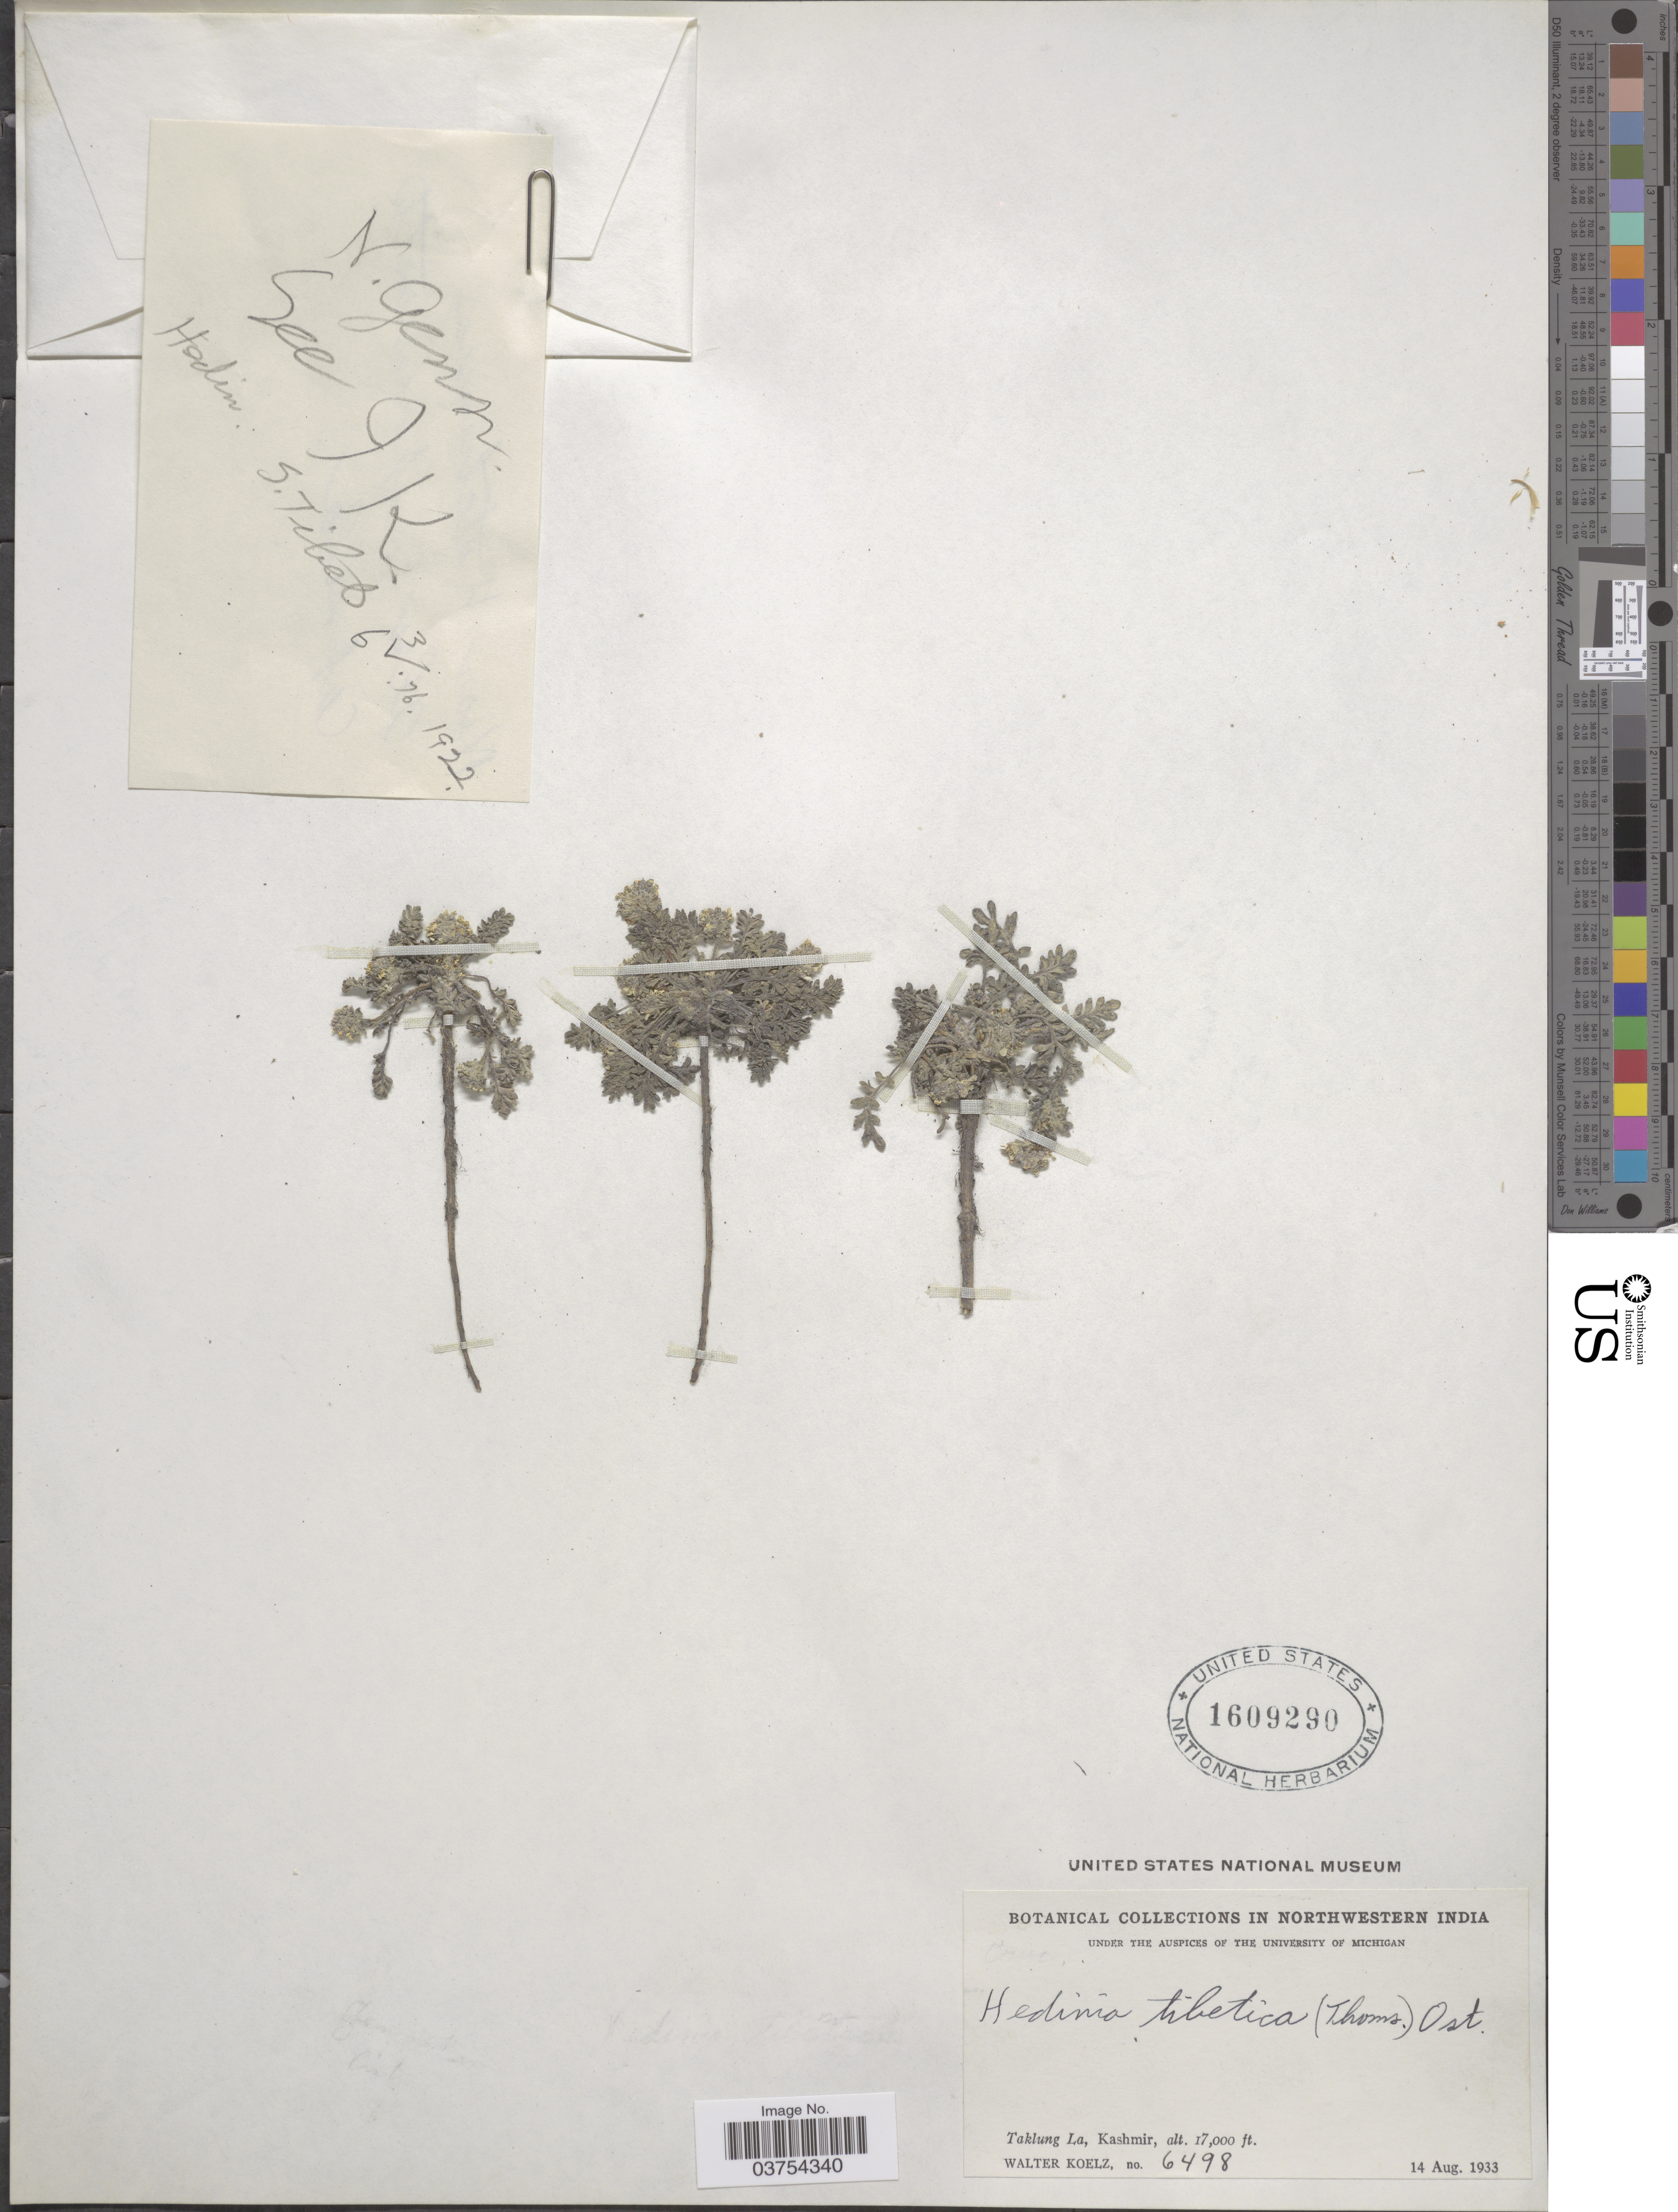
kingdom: Plantae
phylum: Tracheophyta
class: Magnoliopsida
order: Brassicales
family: Brassicaceae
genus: Smelowskia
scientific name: Smelowskia tibetica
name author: Lipsky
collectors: W. N. Koelz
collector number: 6498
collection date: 1933-08-14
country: India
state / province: Jammu and Kashmir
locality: Taklung La, Kashmir.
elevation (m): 5182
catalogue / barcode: US 1609290